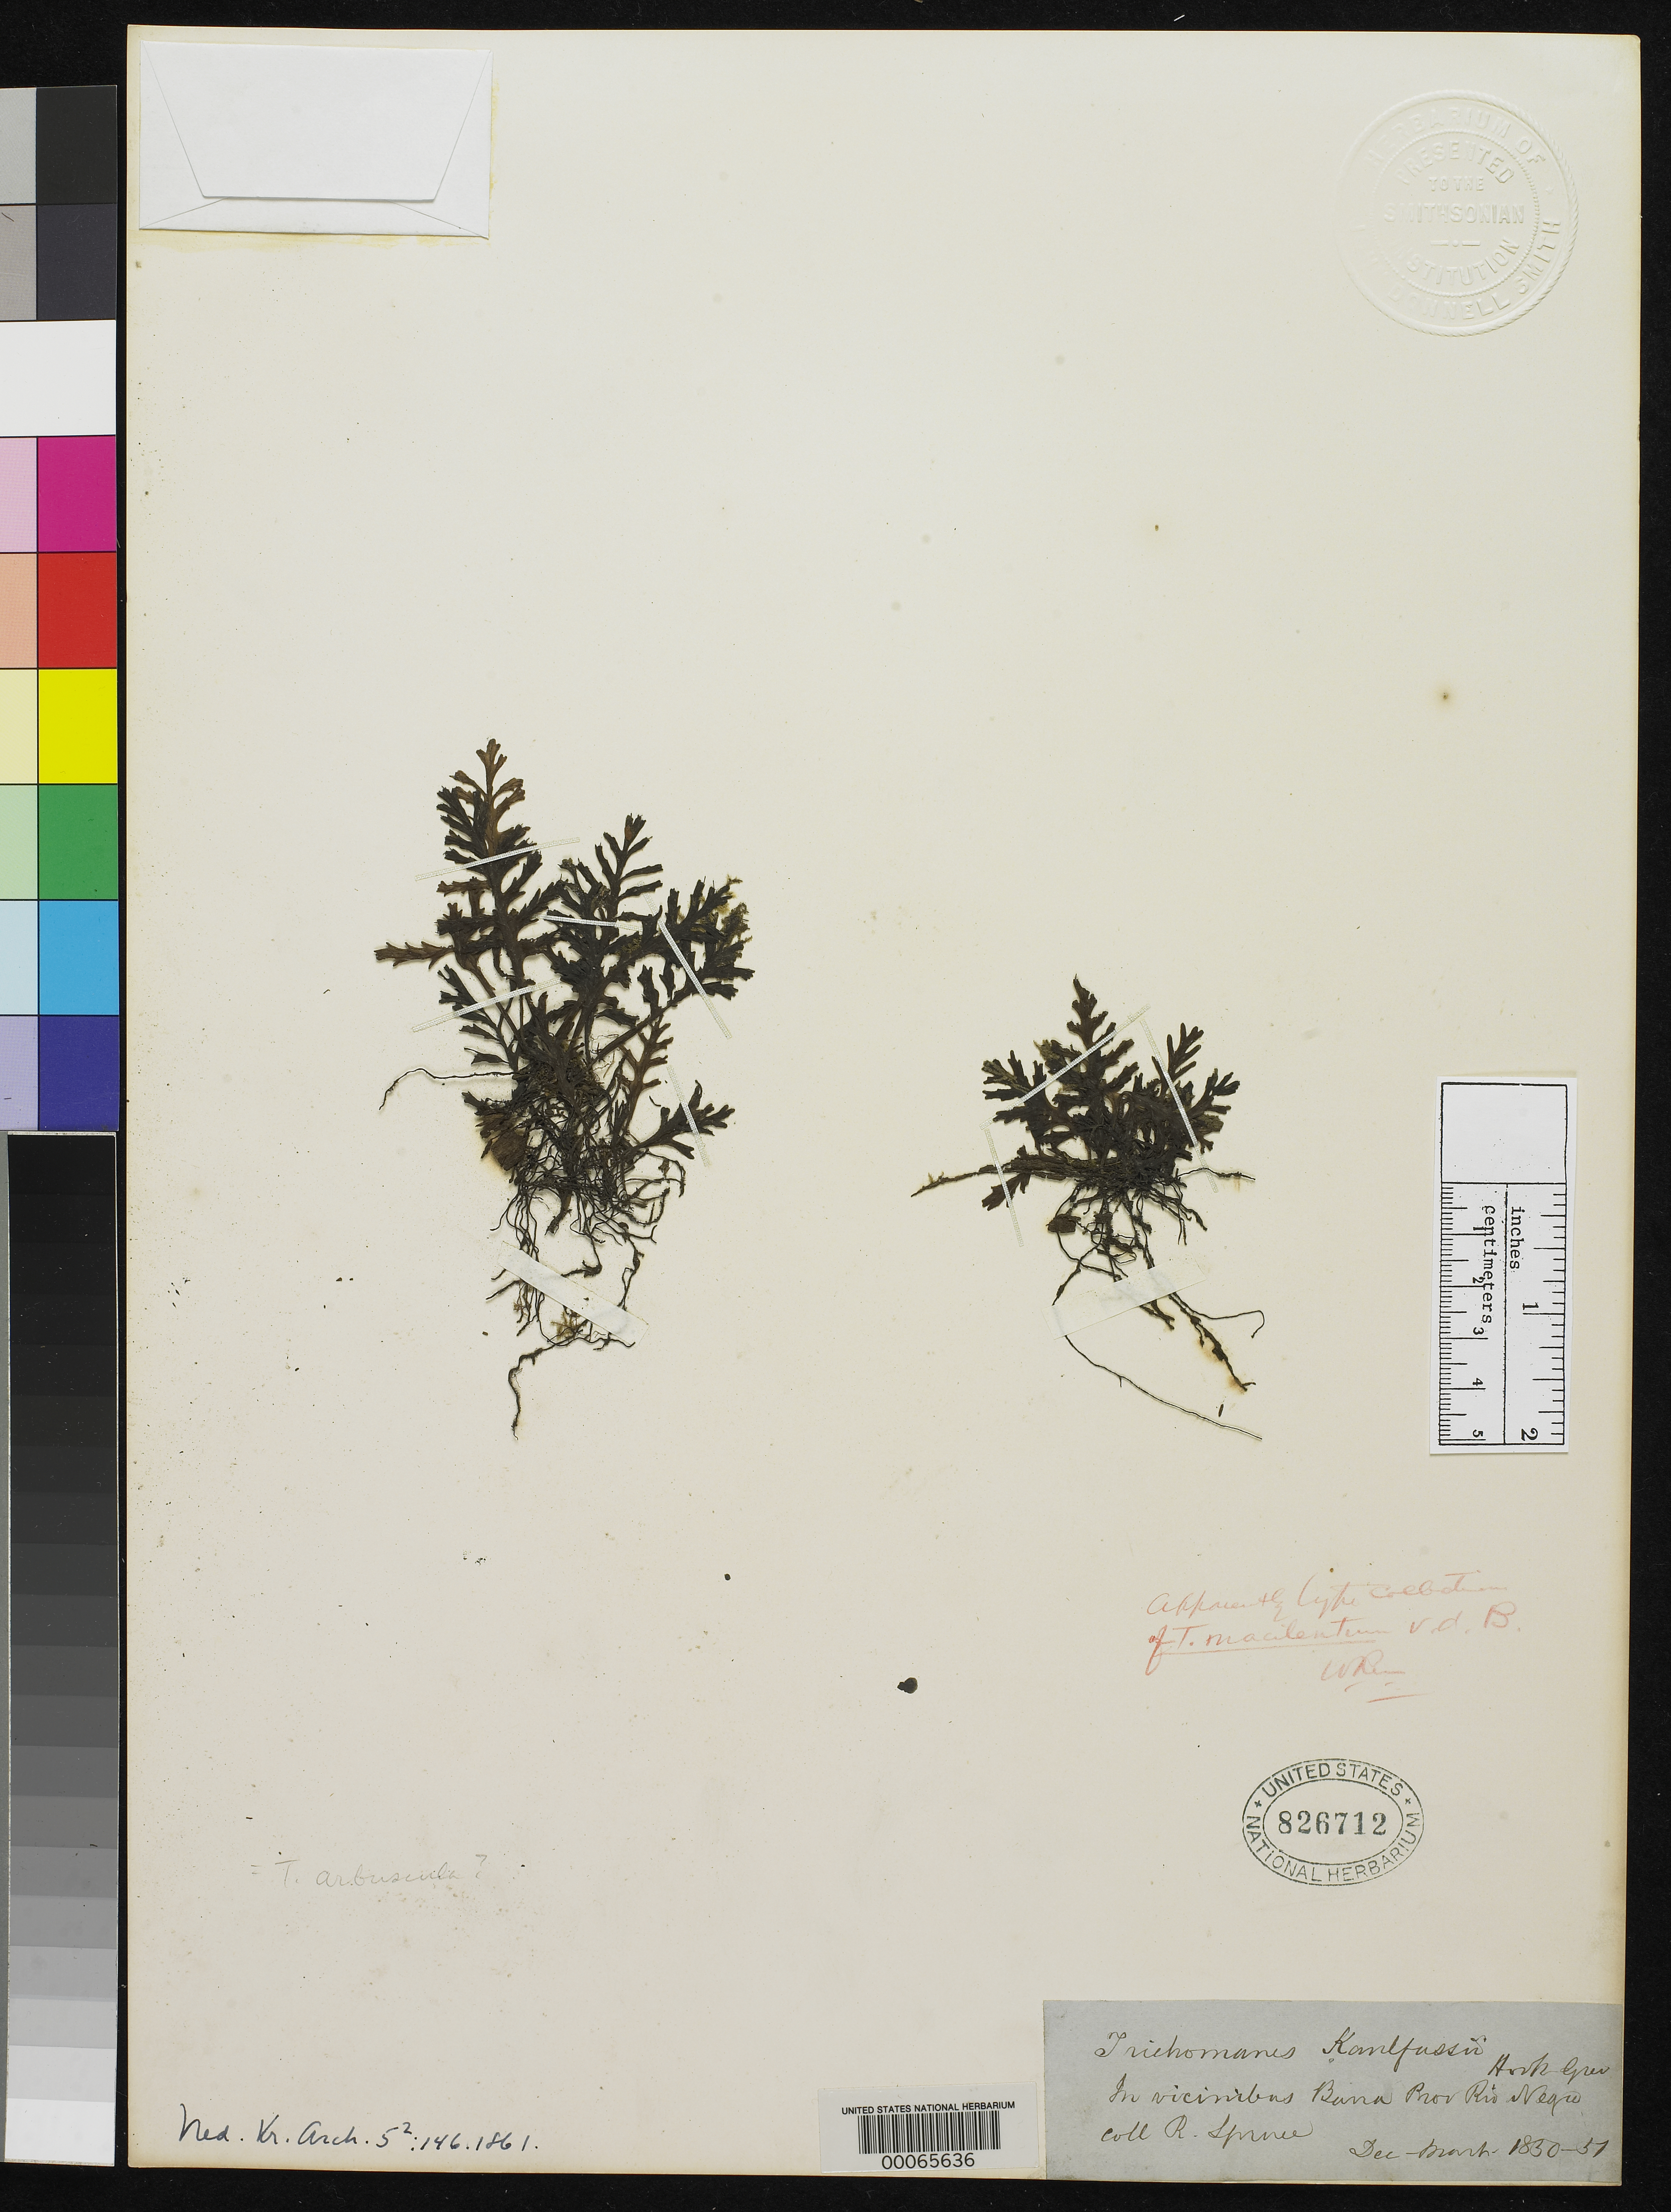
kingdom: Plantae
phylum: Tracheophyta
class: Polypodiopsida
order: Hymenophyllales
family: Hymenophyllaceae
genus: Trichomanes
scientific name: Trichomanes macilentum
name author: Bosch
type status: Type Collection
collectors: R. Spruce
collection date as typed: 1850 to -- --- 1851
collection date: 1850/1851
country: Brazil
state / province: Minas Gerais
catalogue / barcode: US 826712